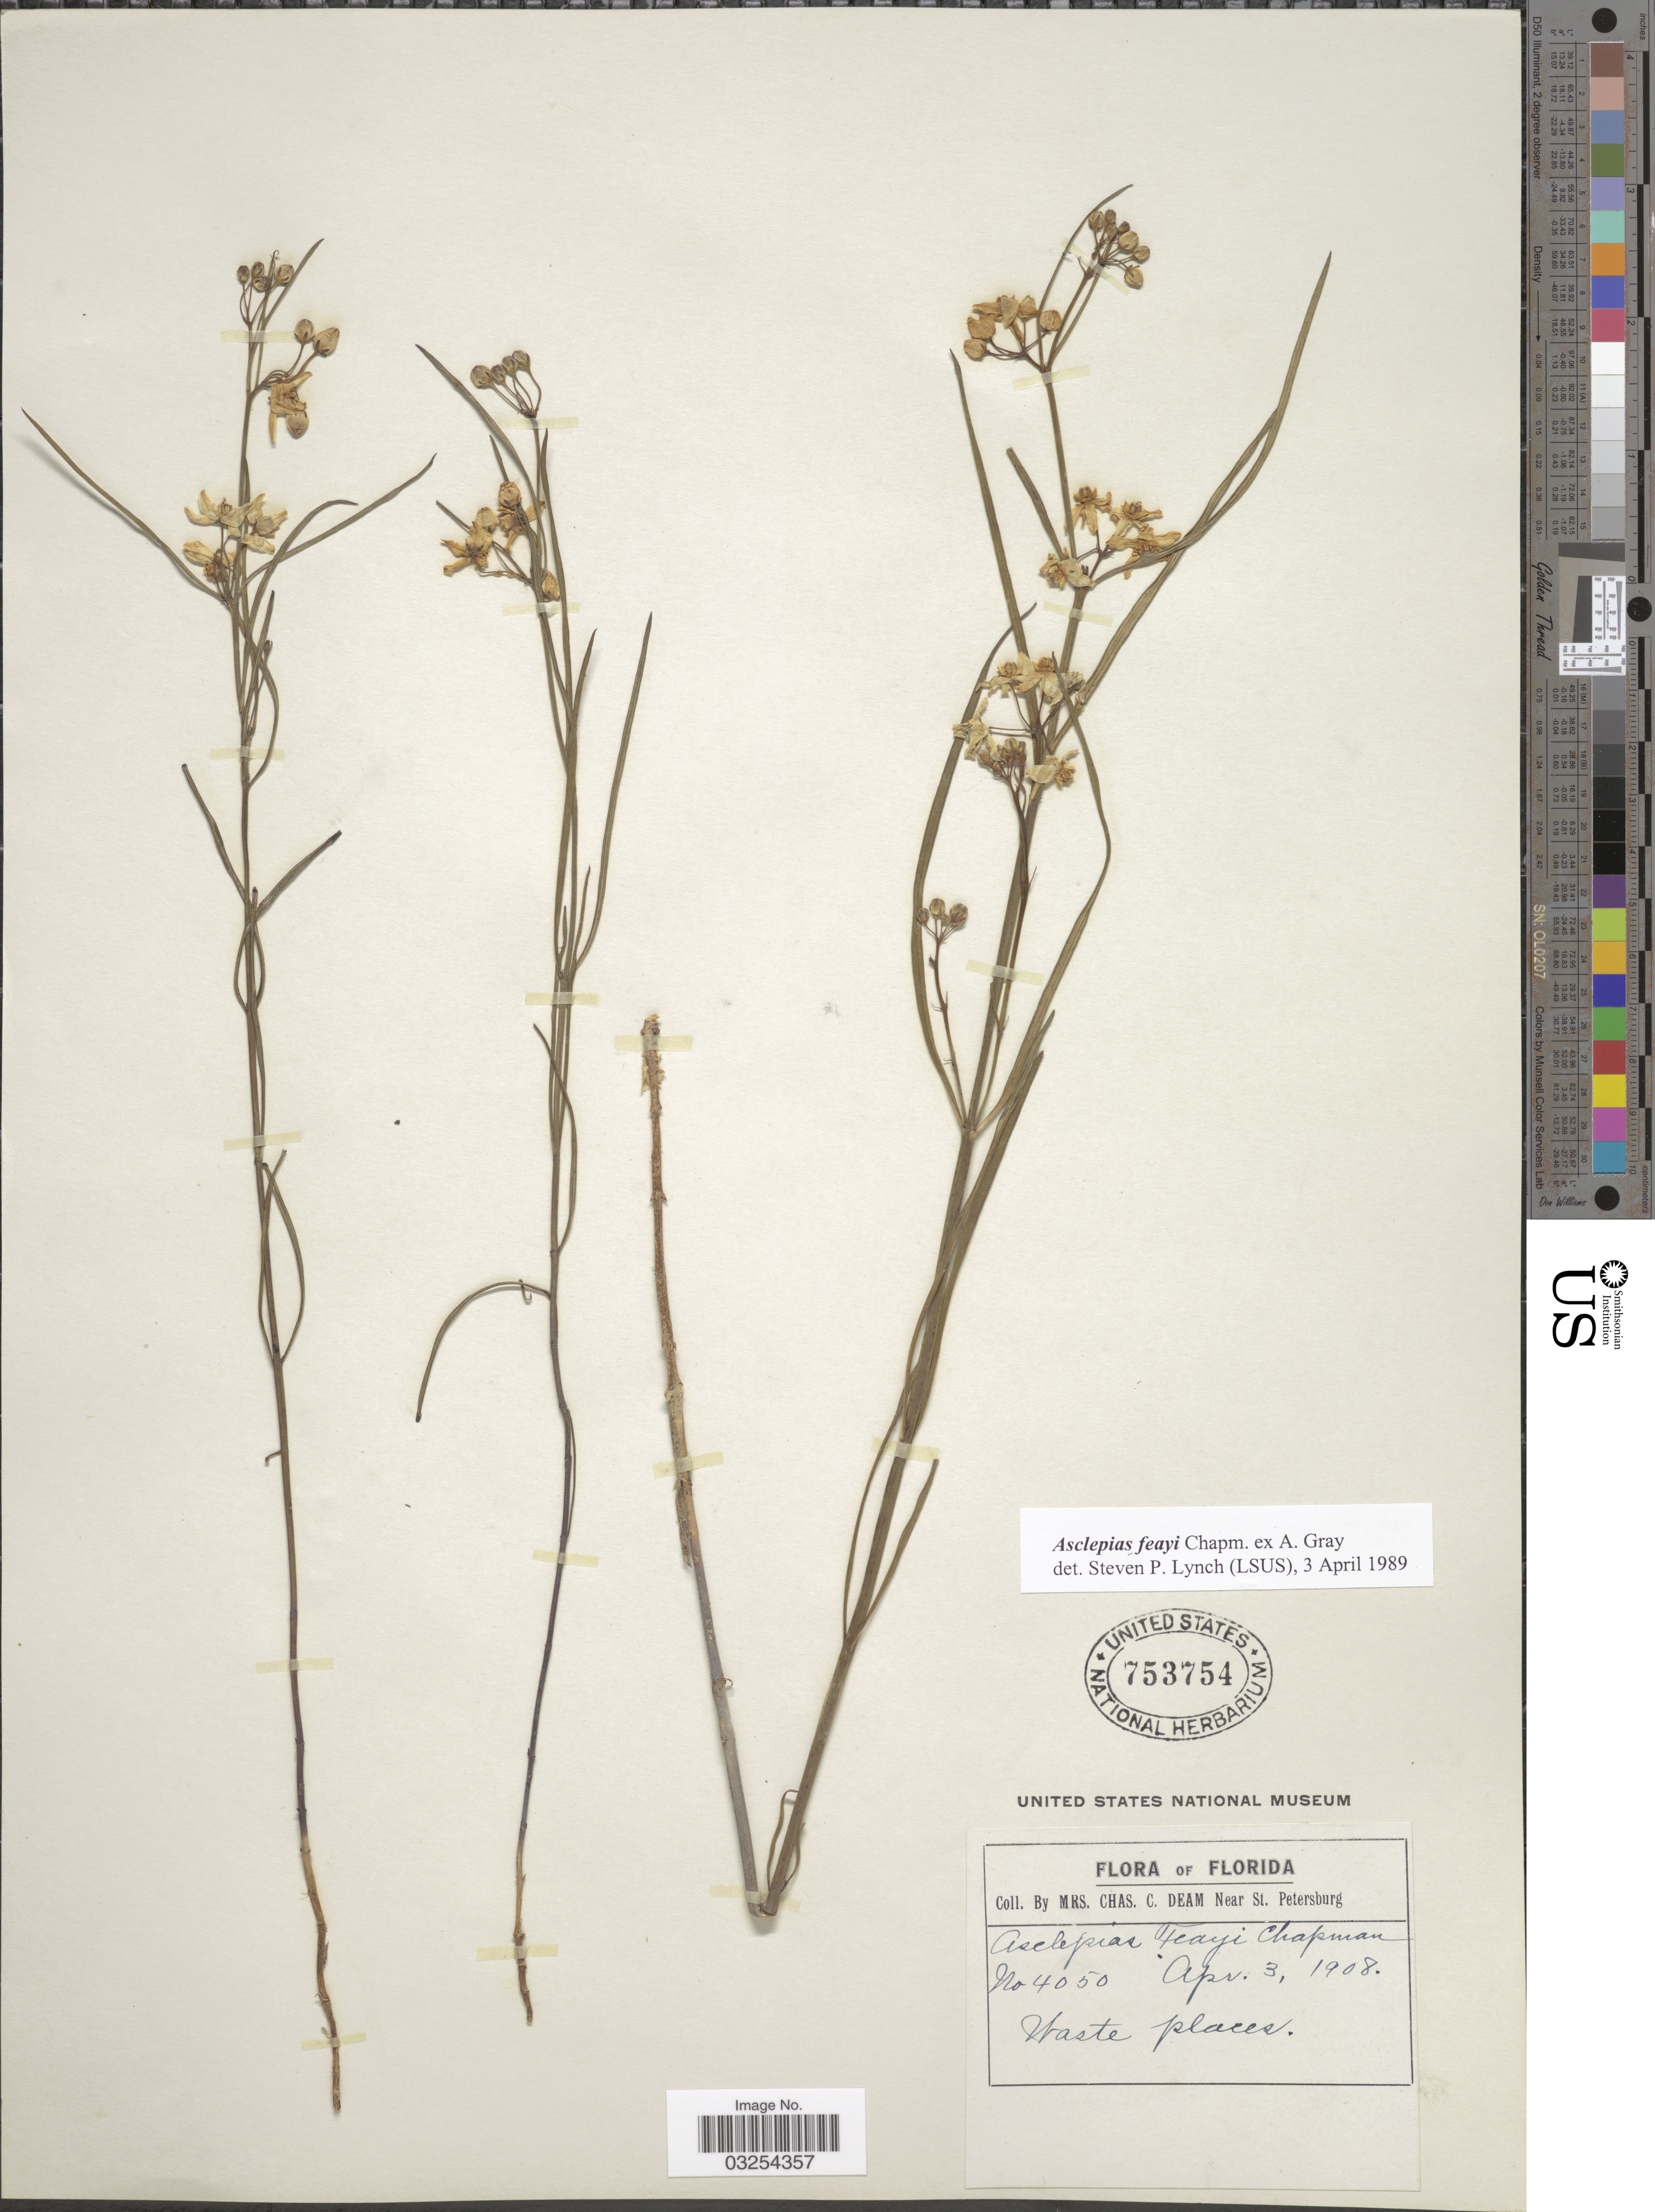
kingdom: Plantae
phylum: Tracheophyta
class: Magnoliopsida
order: Gentianales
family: Apocynaceae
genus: Asclepias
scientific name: Asclepias feayi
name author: Chapm. ex A. Gray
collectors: C. Deam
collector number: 4050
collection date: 1908-04-03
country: United States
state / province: Florida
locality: Near St. Petersburg.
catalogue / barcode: US 753754